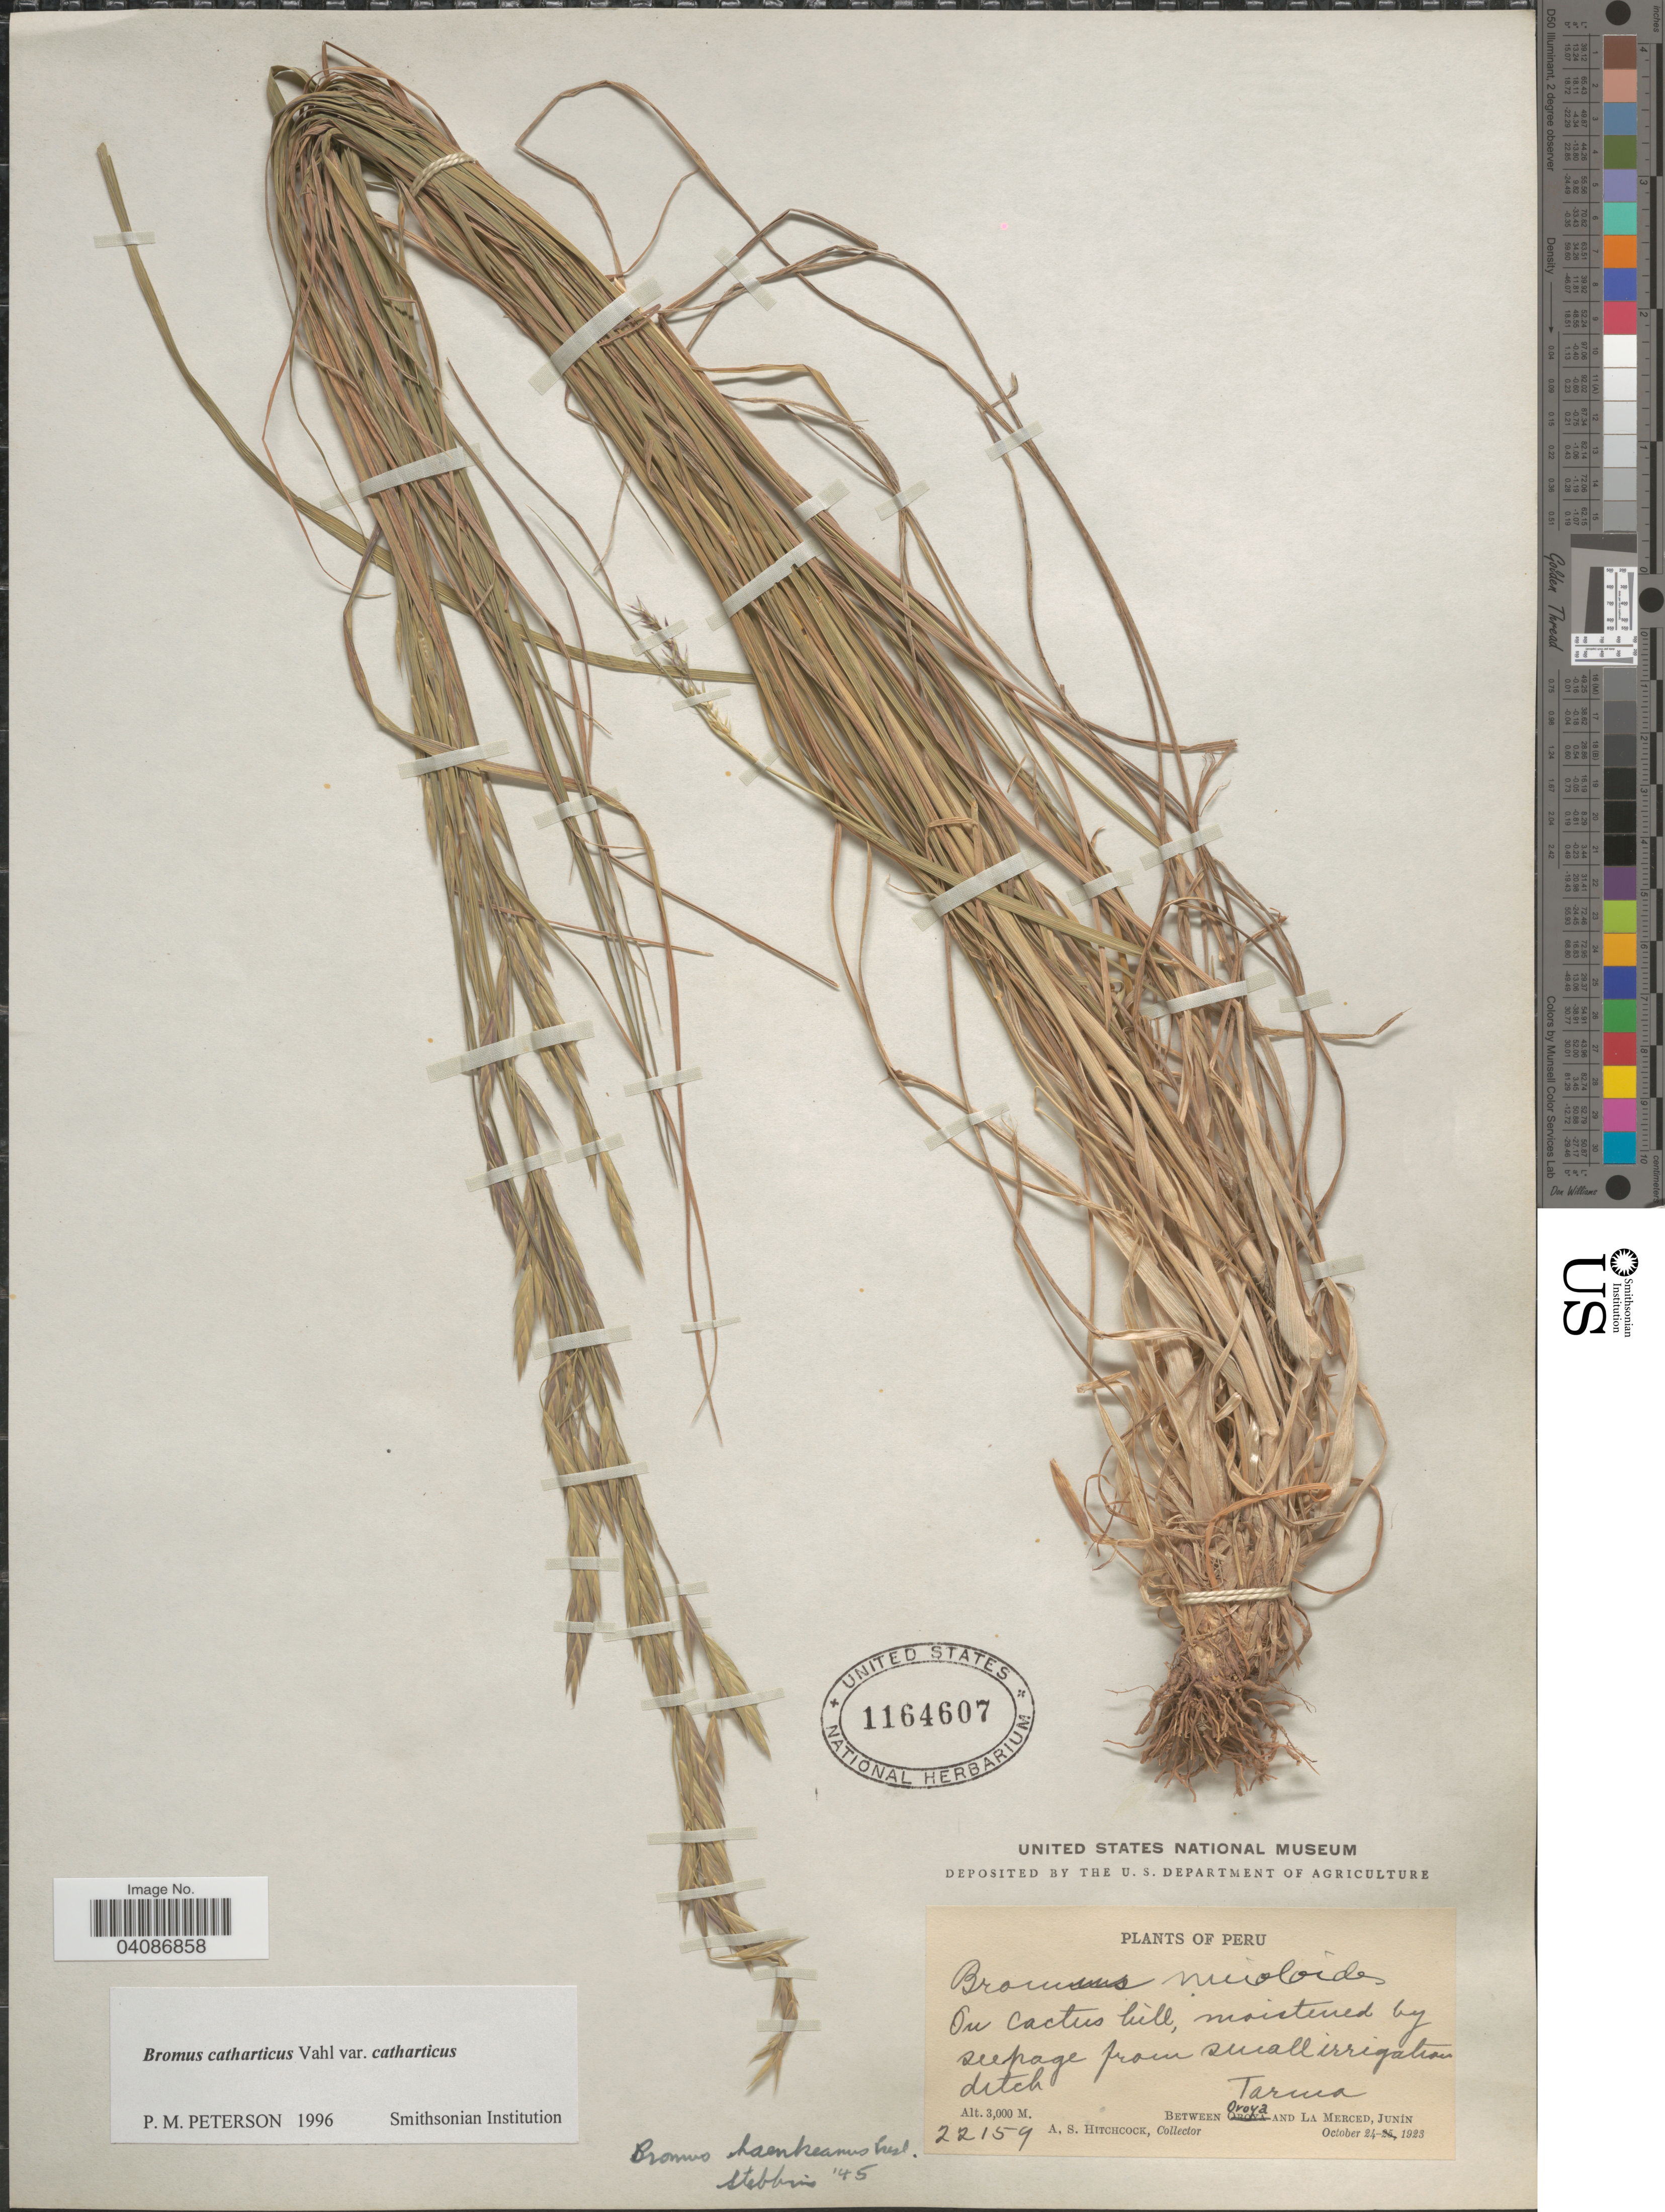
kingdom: Plantae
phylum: Tracheophyta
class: Liliopsida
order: Poales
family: Poaceae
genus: Bromus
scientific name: Bromus catharticus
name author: Vahl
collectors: A. S. Hitchcock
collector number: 22159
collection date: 1923-10-24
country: Peru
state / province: Junín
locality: Tarma between Oroya and La Merced.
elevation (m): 3000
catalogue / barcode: US 1164607